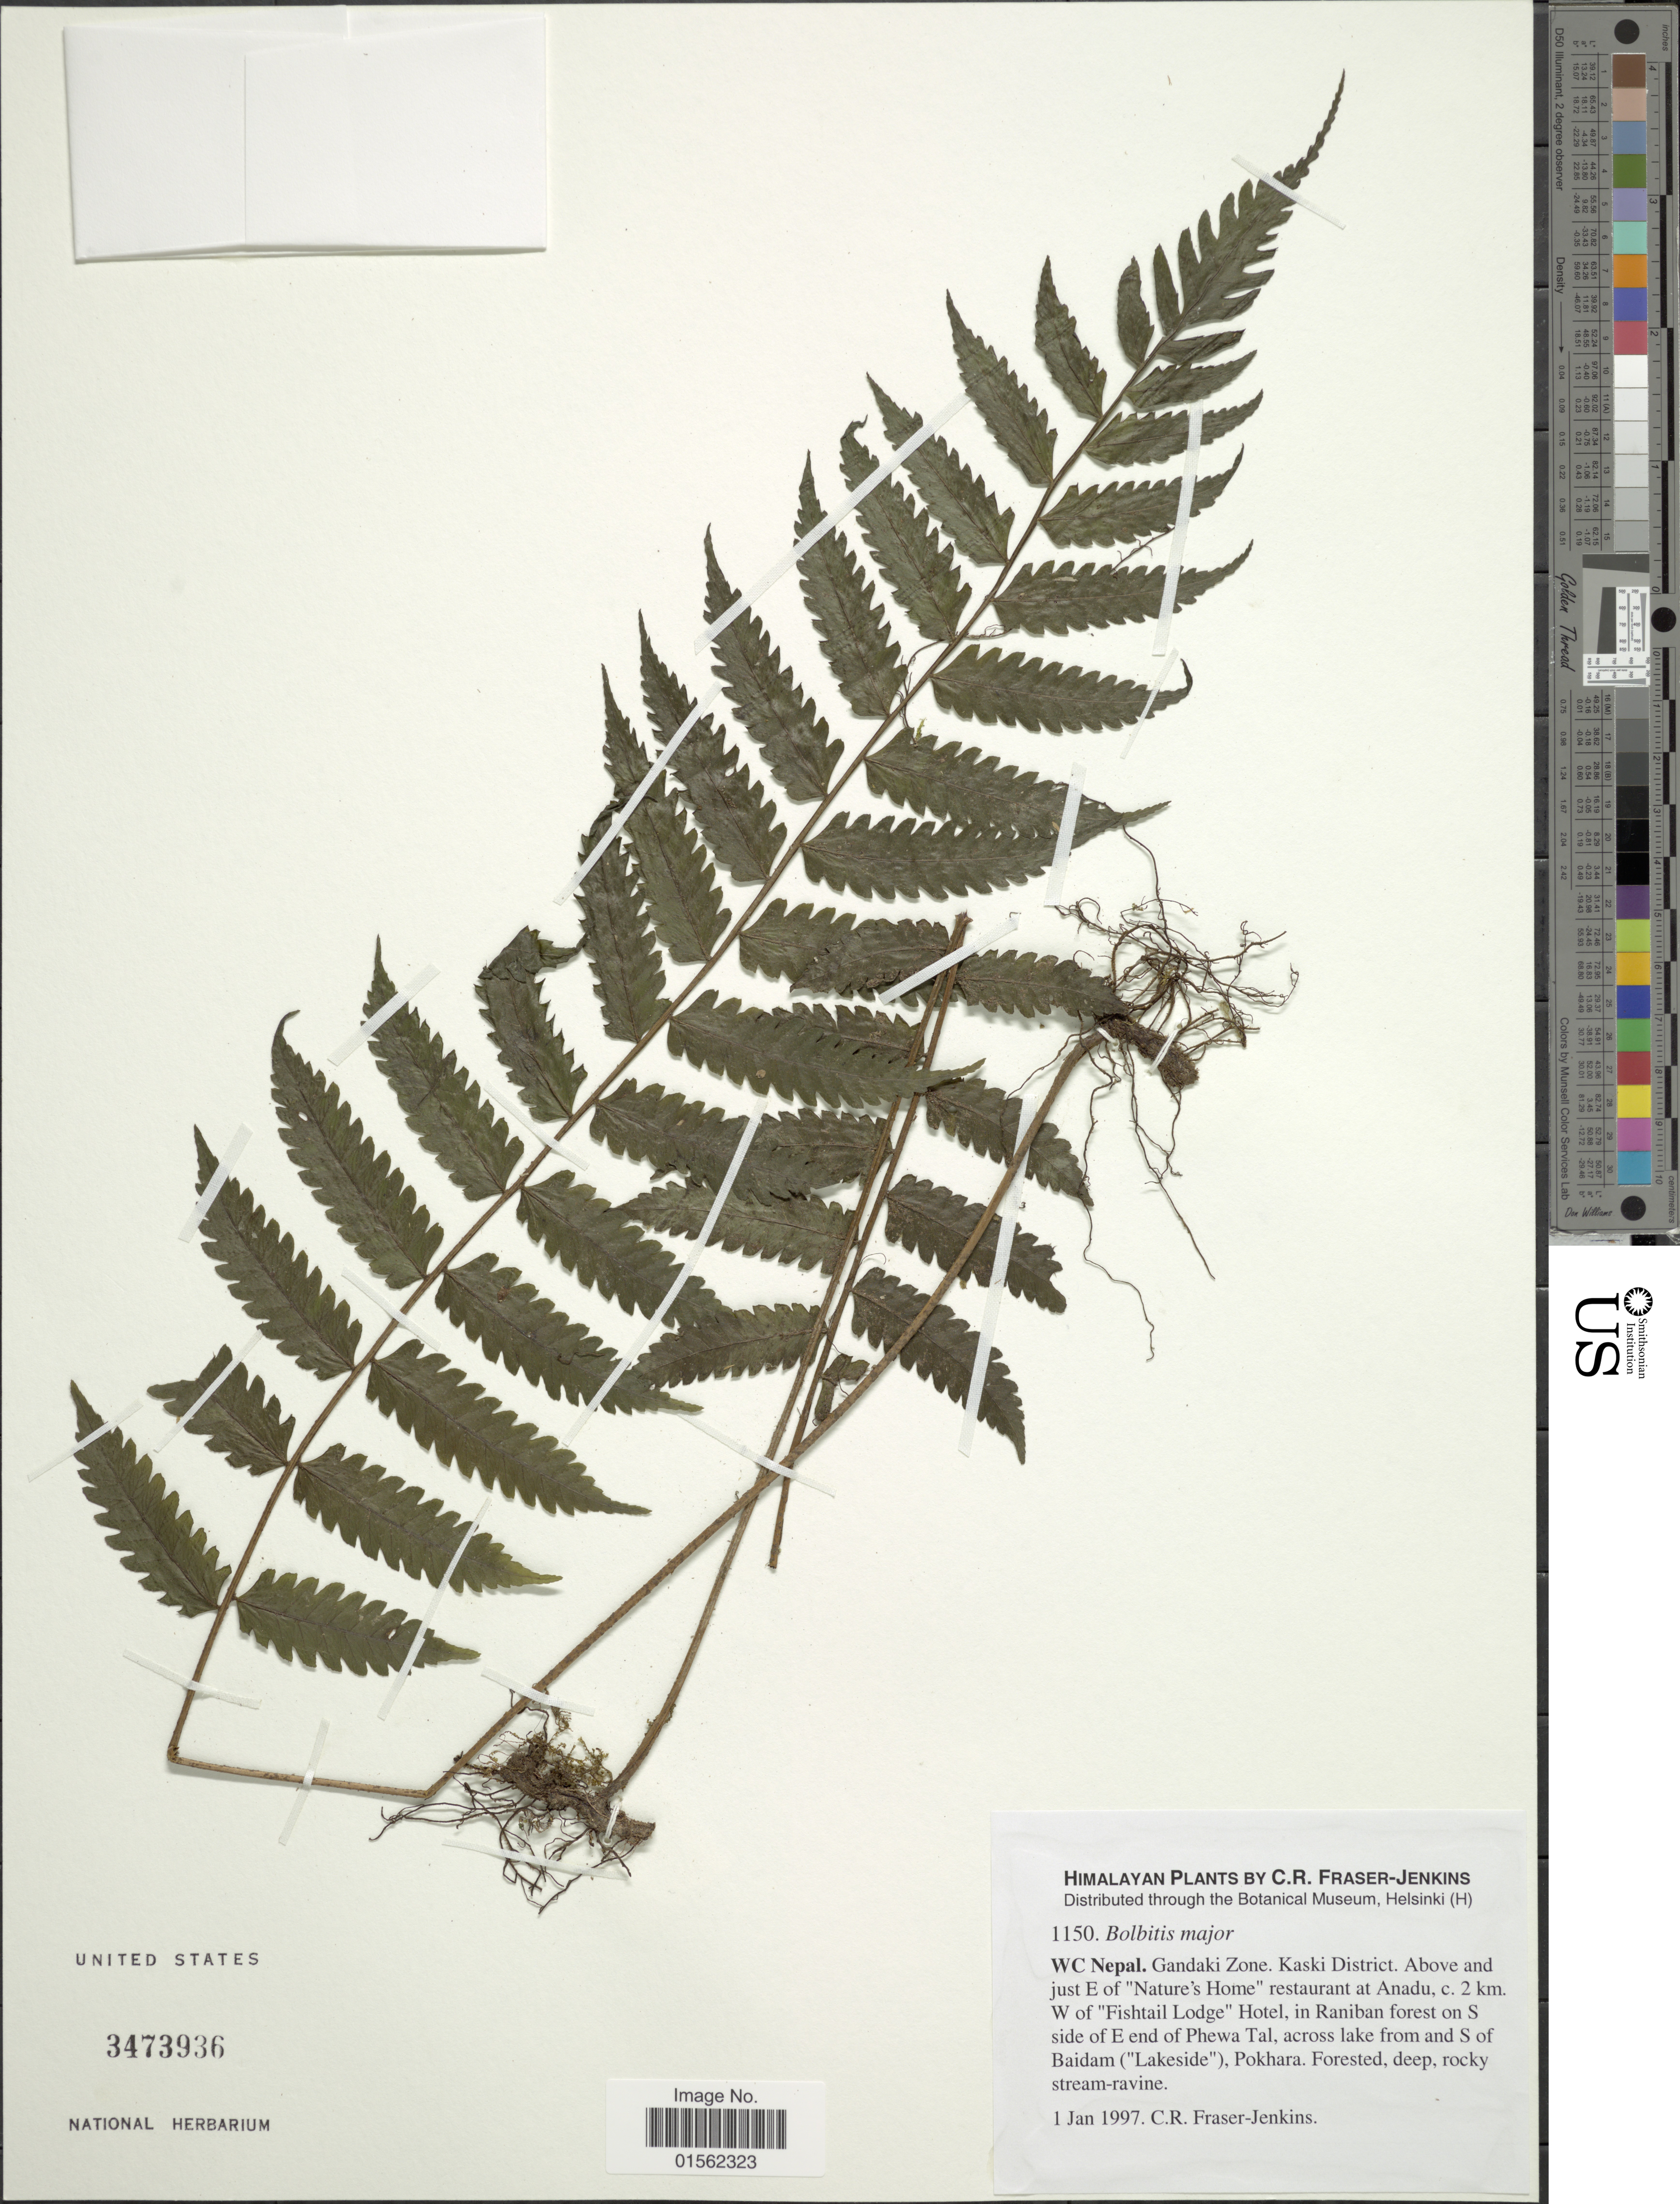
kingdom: Plantae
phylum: Tracheophyta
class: Polypodiopsida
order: Polypodiales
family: Dryopteridaceae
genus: Bolbitis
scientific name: Bolbitis major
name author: (Bedd.) Hennipman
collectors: C. R. Fraser-Jenkins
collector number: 1150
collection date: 1997-01-01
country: Nepal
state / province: Gandaki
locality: Himalaya, WC Nepal, Gandaki Zone, Kaski District, above and just E of "Nature's Home"restaurant at Anadu, c. 2 km . W. of "Fishtail Lodge"Hotel, in Raniban forest on S side of E end of Phewa Tal, across lake from and S of Baidam ("Lakeside"), Pokharam forested, deep, rocky, stream-ravine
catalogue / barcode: US 3473936